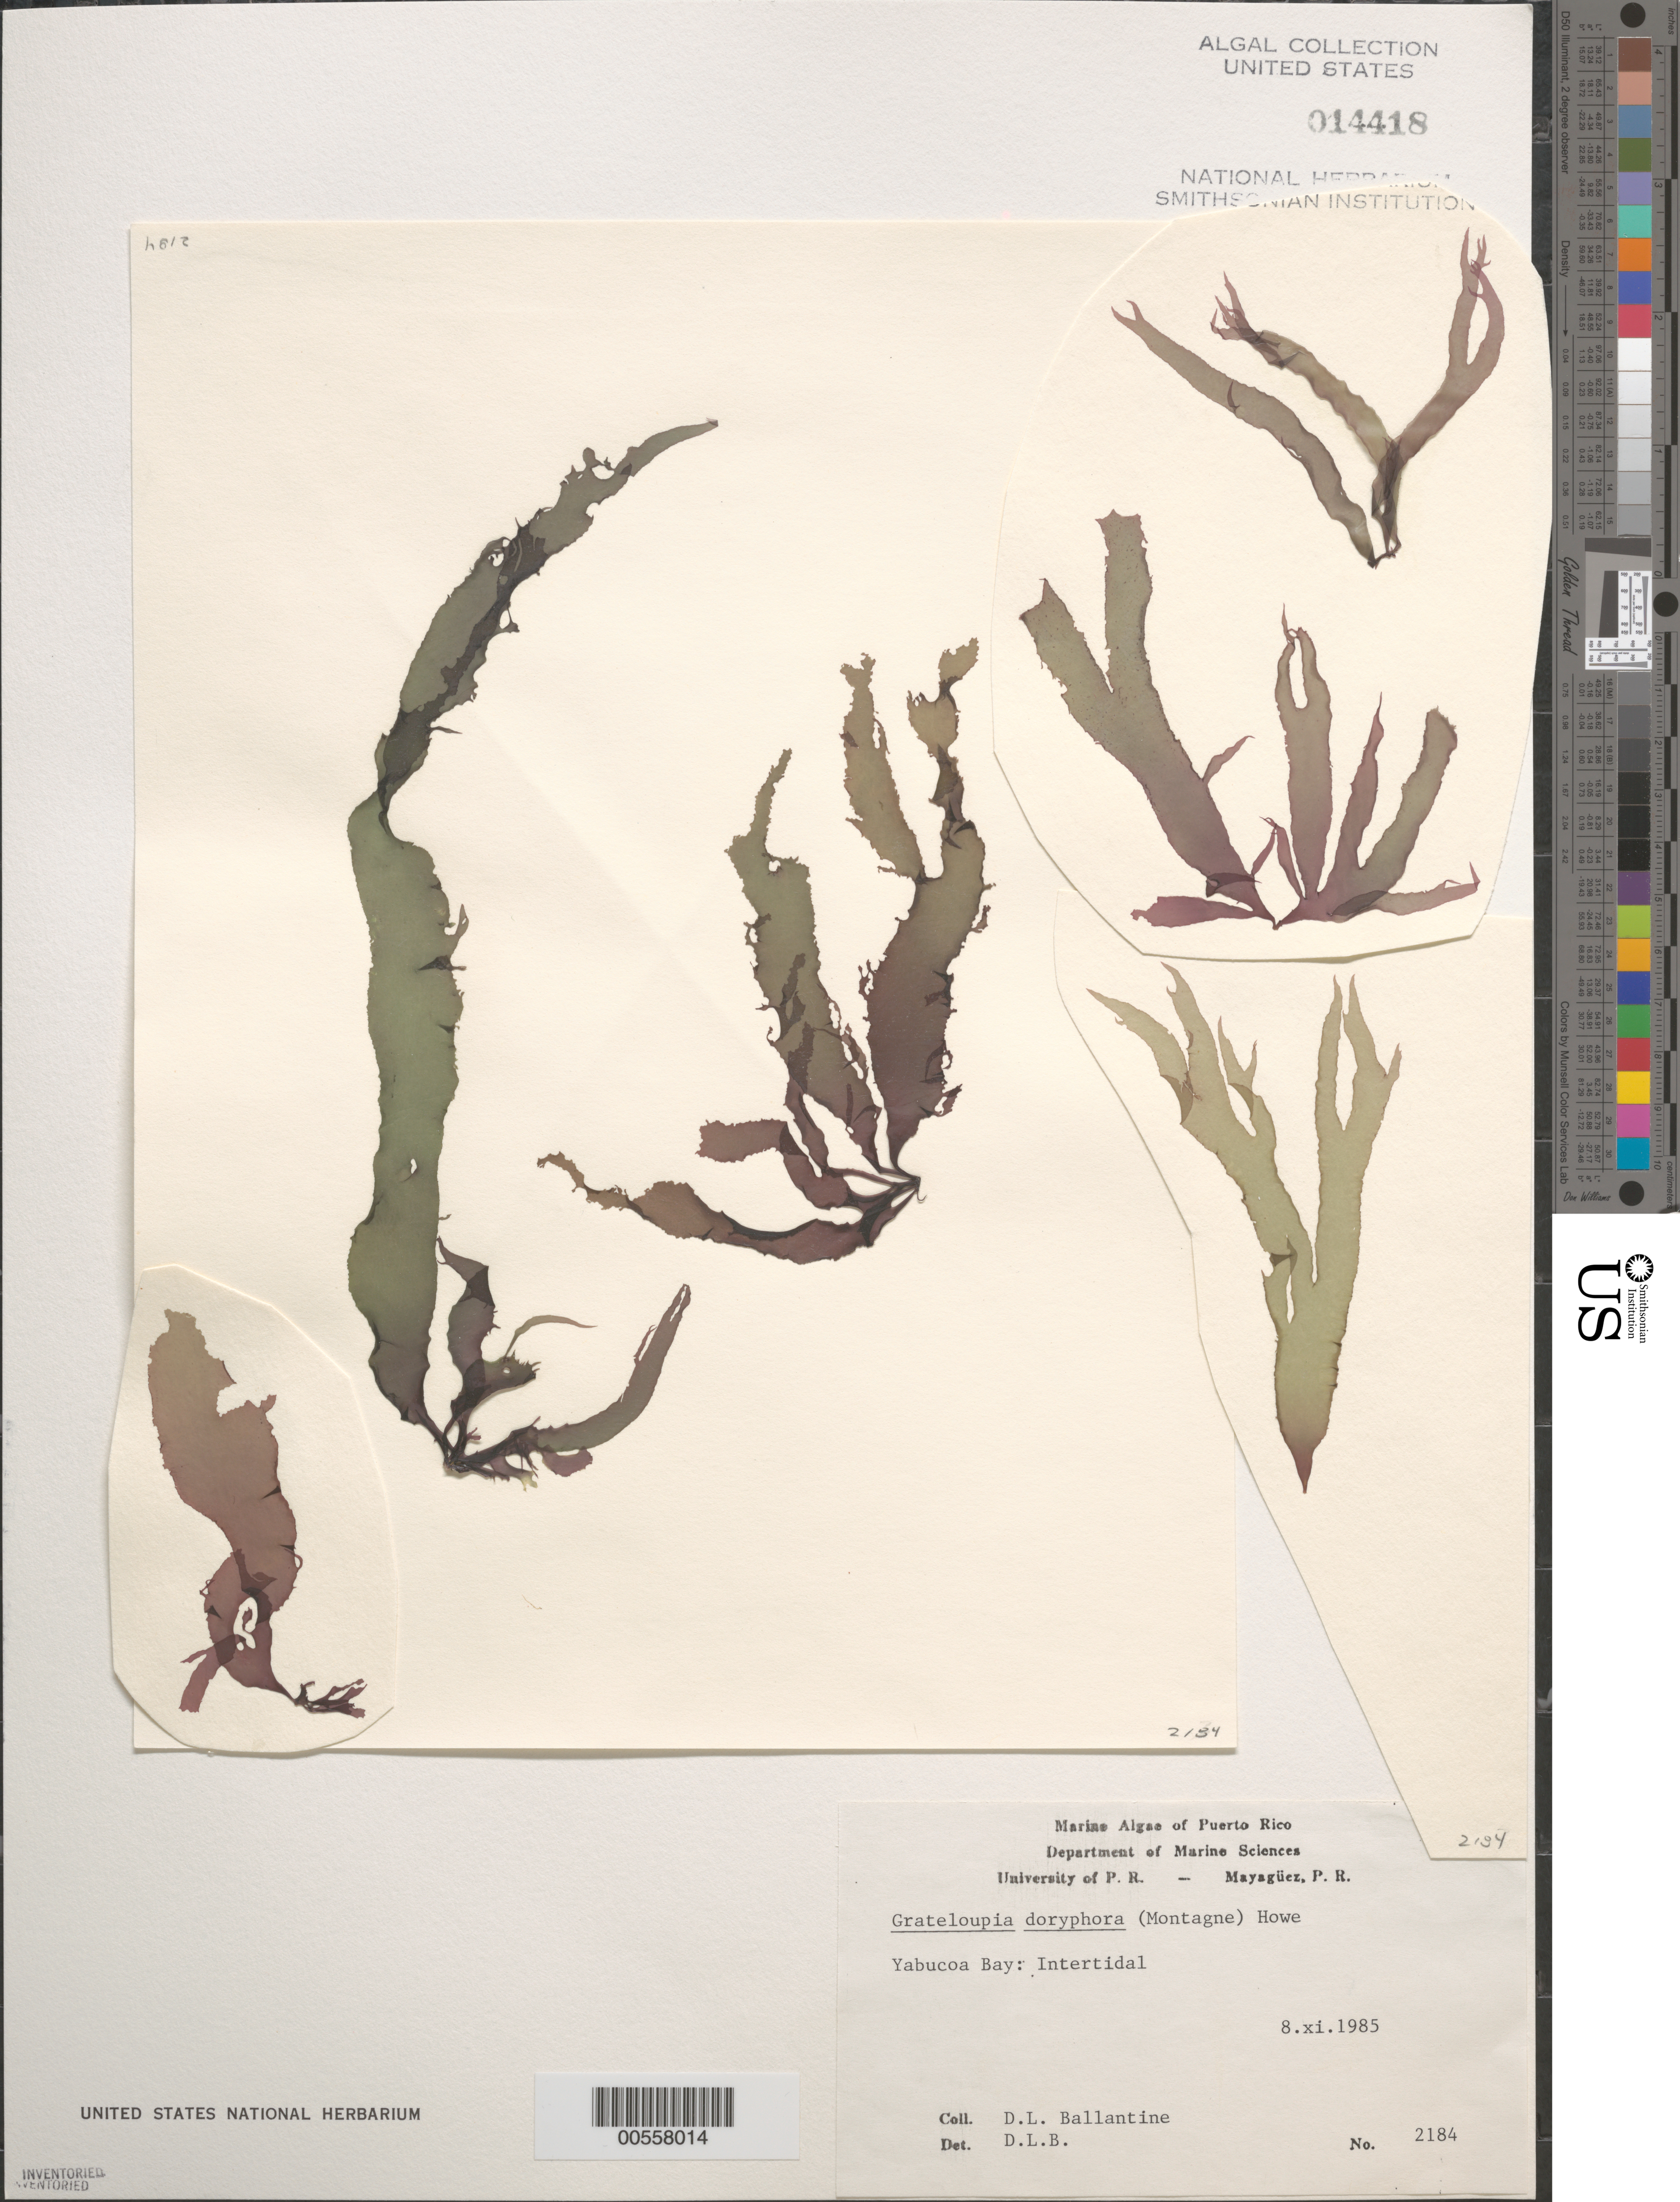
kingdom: Plantae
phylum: Rhodophyta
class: Florideophyceae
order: Halymeniales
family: Halymeniaceae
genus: Grateloupia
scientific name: Grateloupia doryphora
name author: (Mont.) Howe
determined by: Ballantine, D. L.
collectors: D.L. Ballantine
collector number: DLB 2184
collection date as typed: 08 Nov 1985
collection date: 1985-11-08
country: Puerto Rico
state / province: Yabucoa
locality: Yabucoa Bay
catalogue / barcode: US 14418